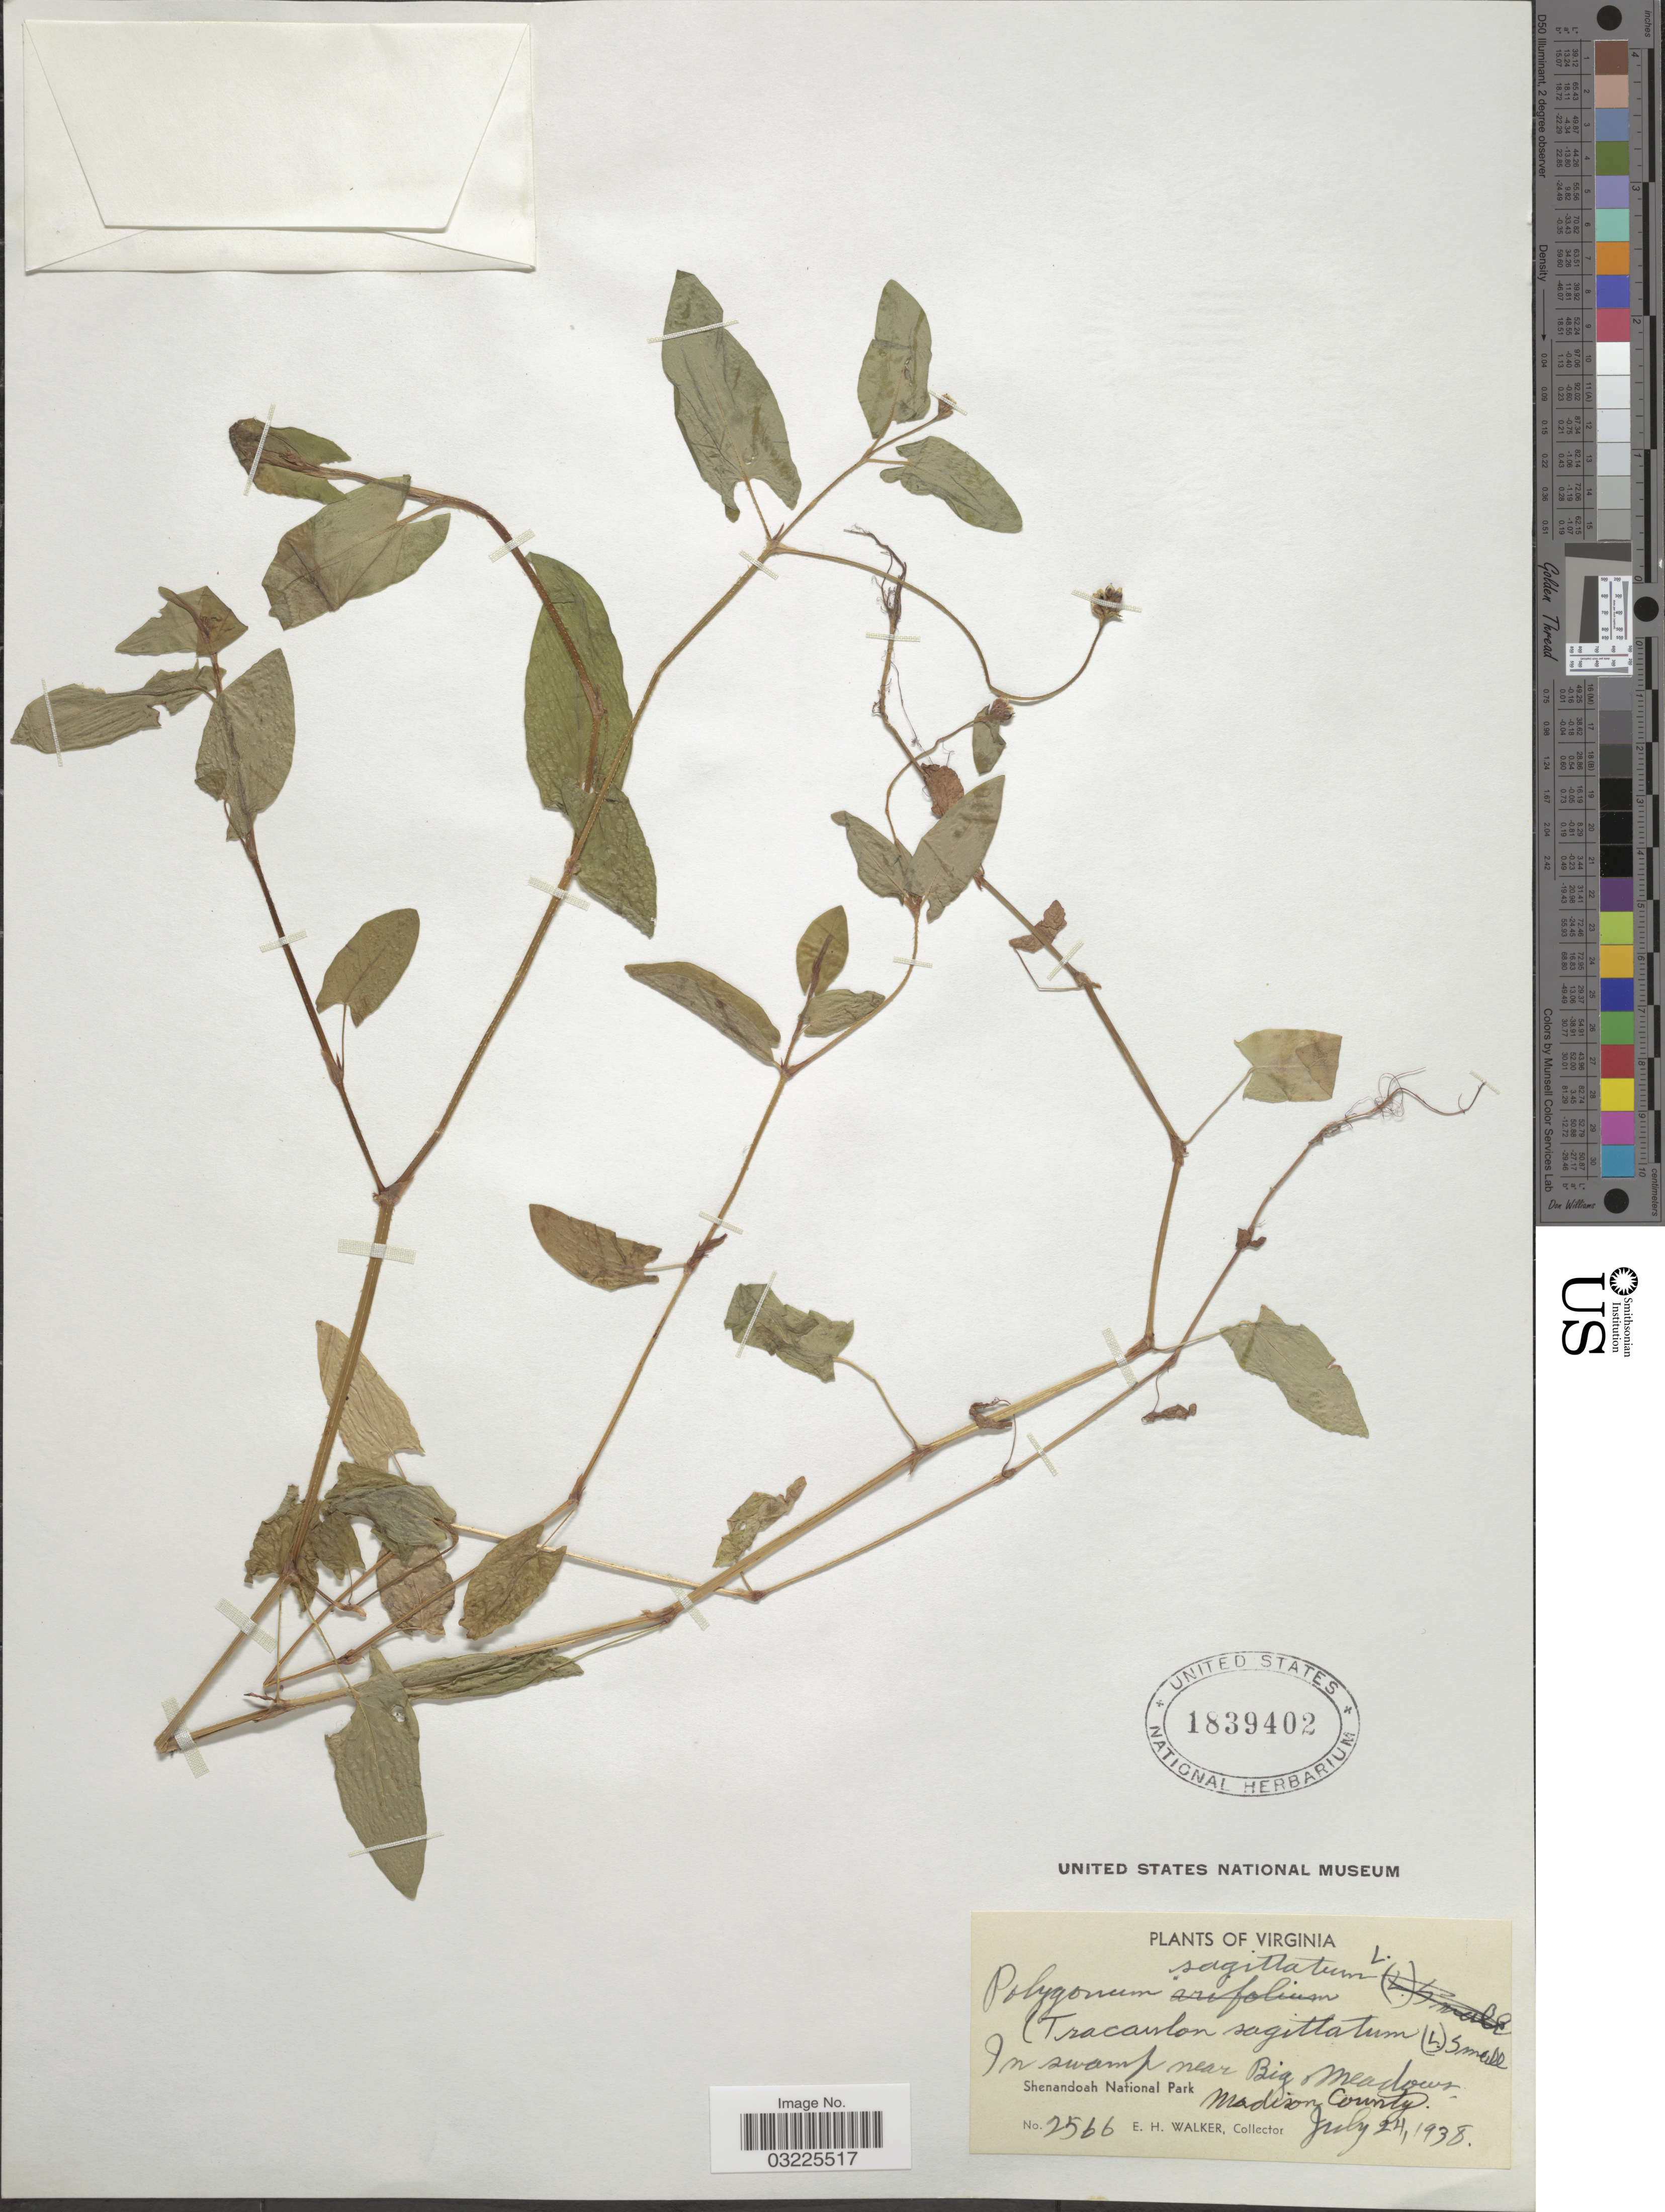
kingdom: Plantae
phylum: Tracheophyta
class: Magnoliopsida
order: Caryophyllales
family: Polygonaceae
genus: Persicaria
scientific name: Persicaria sagittata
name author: (L.) H. Gross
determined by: Atha, D. E.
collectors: E. H. Walker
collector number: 2566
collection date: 1938-07-24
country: United States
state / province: Virginia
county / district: Madison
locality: In swamp near Big Meadows. Shenandoah National Park. Madison County.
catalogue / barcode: US 1839402